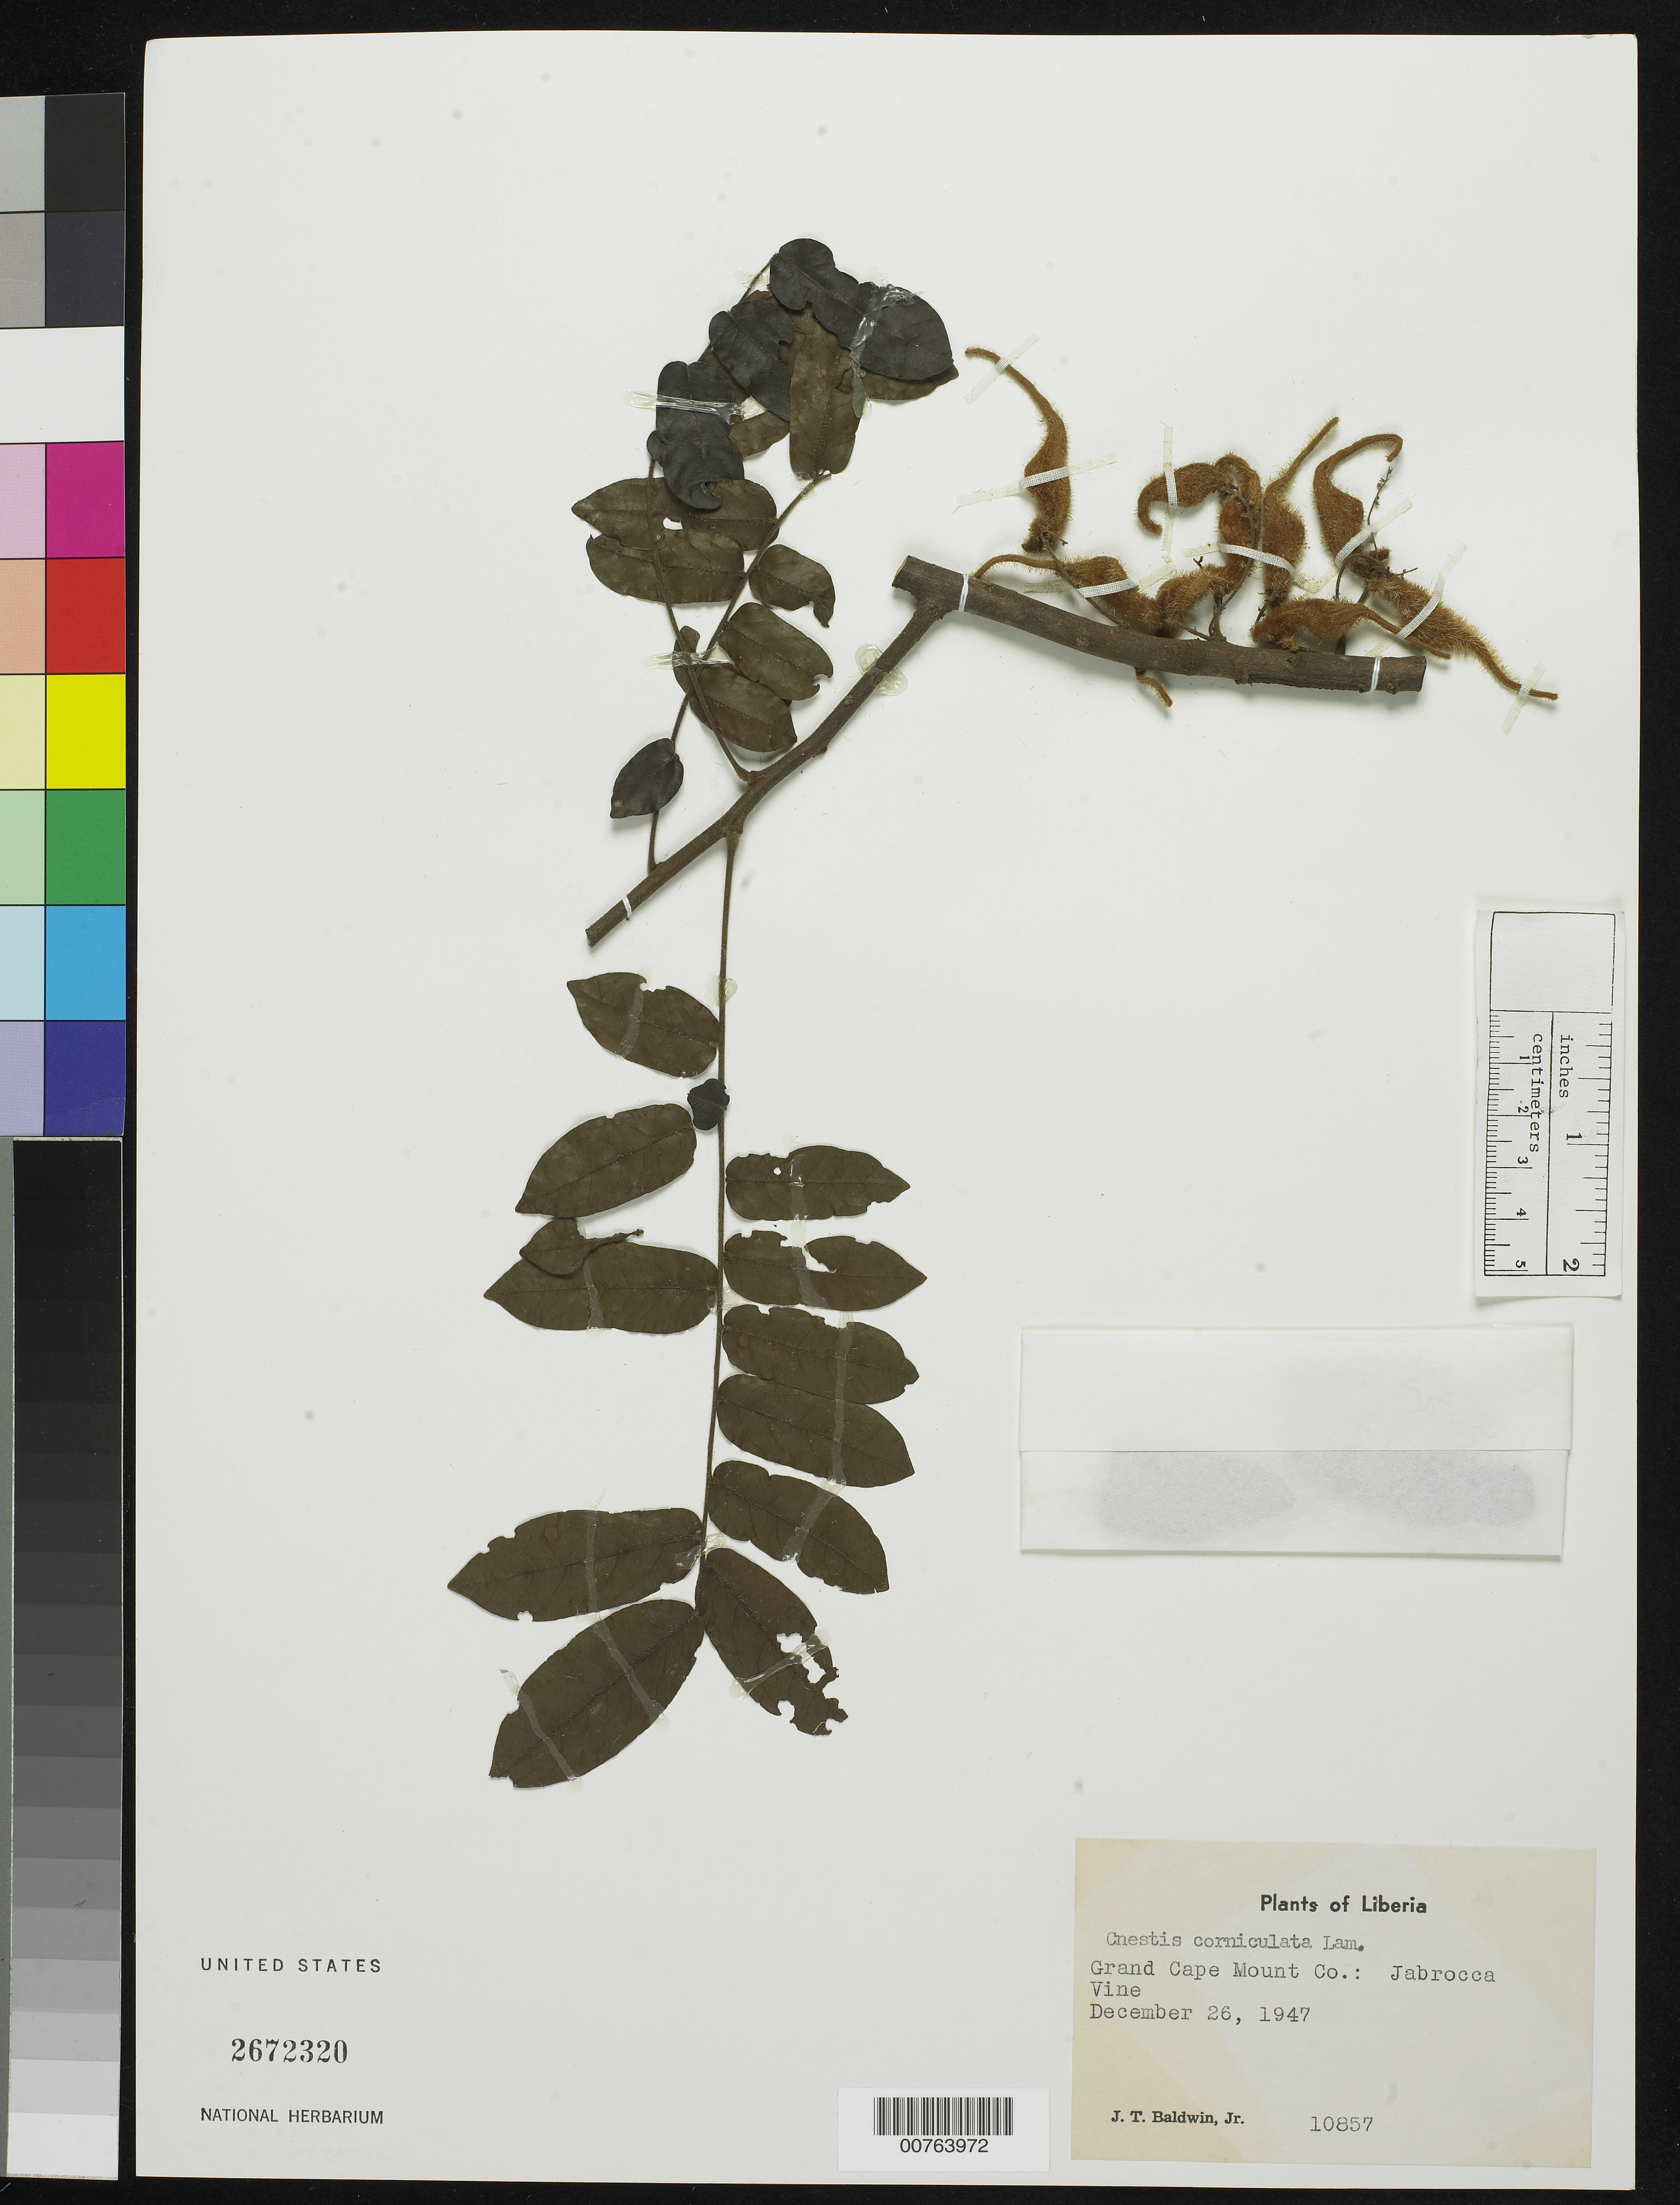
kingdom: Plantae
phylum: Tracheophyta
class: Magnoliopsida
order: Oxalidales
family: Connaraceae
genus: Cnestis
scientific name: Cnestis corniculata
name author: Lam.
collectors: J. T. Baldwin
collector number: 10857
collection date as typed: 26 Dec 1947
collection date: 1947-12-26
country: Liberia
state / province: Grand Cape Mount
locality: Jabrocca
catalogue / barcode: US 2672320